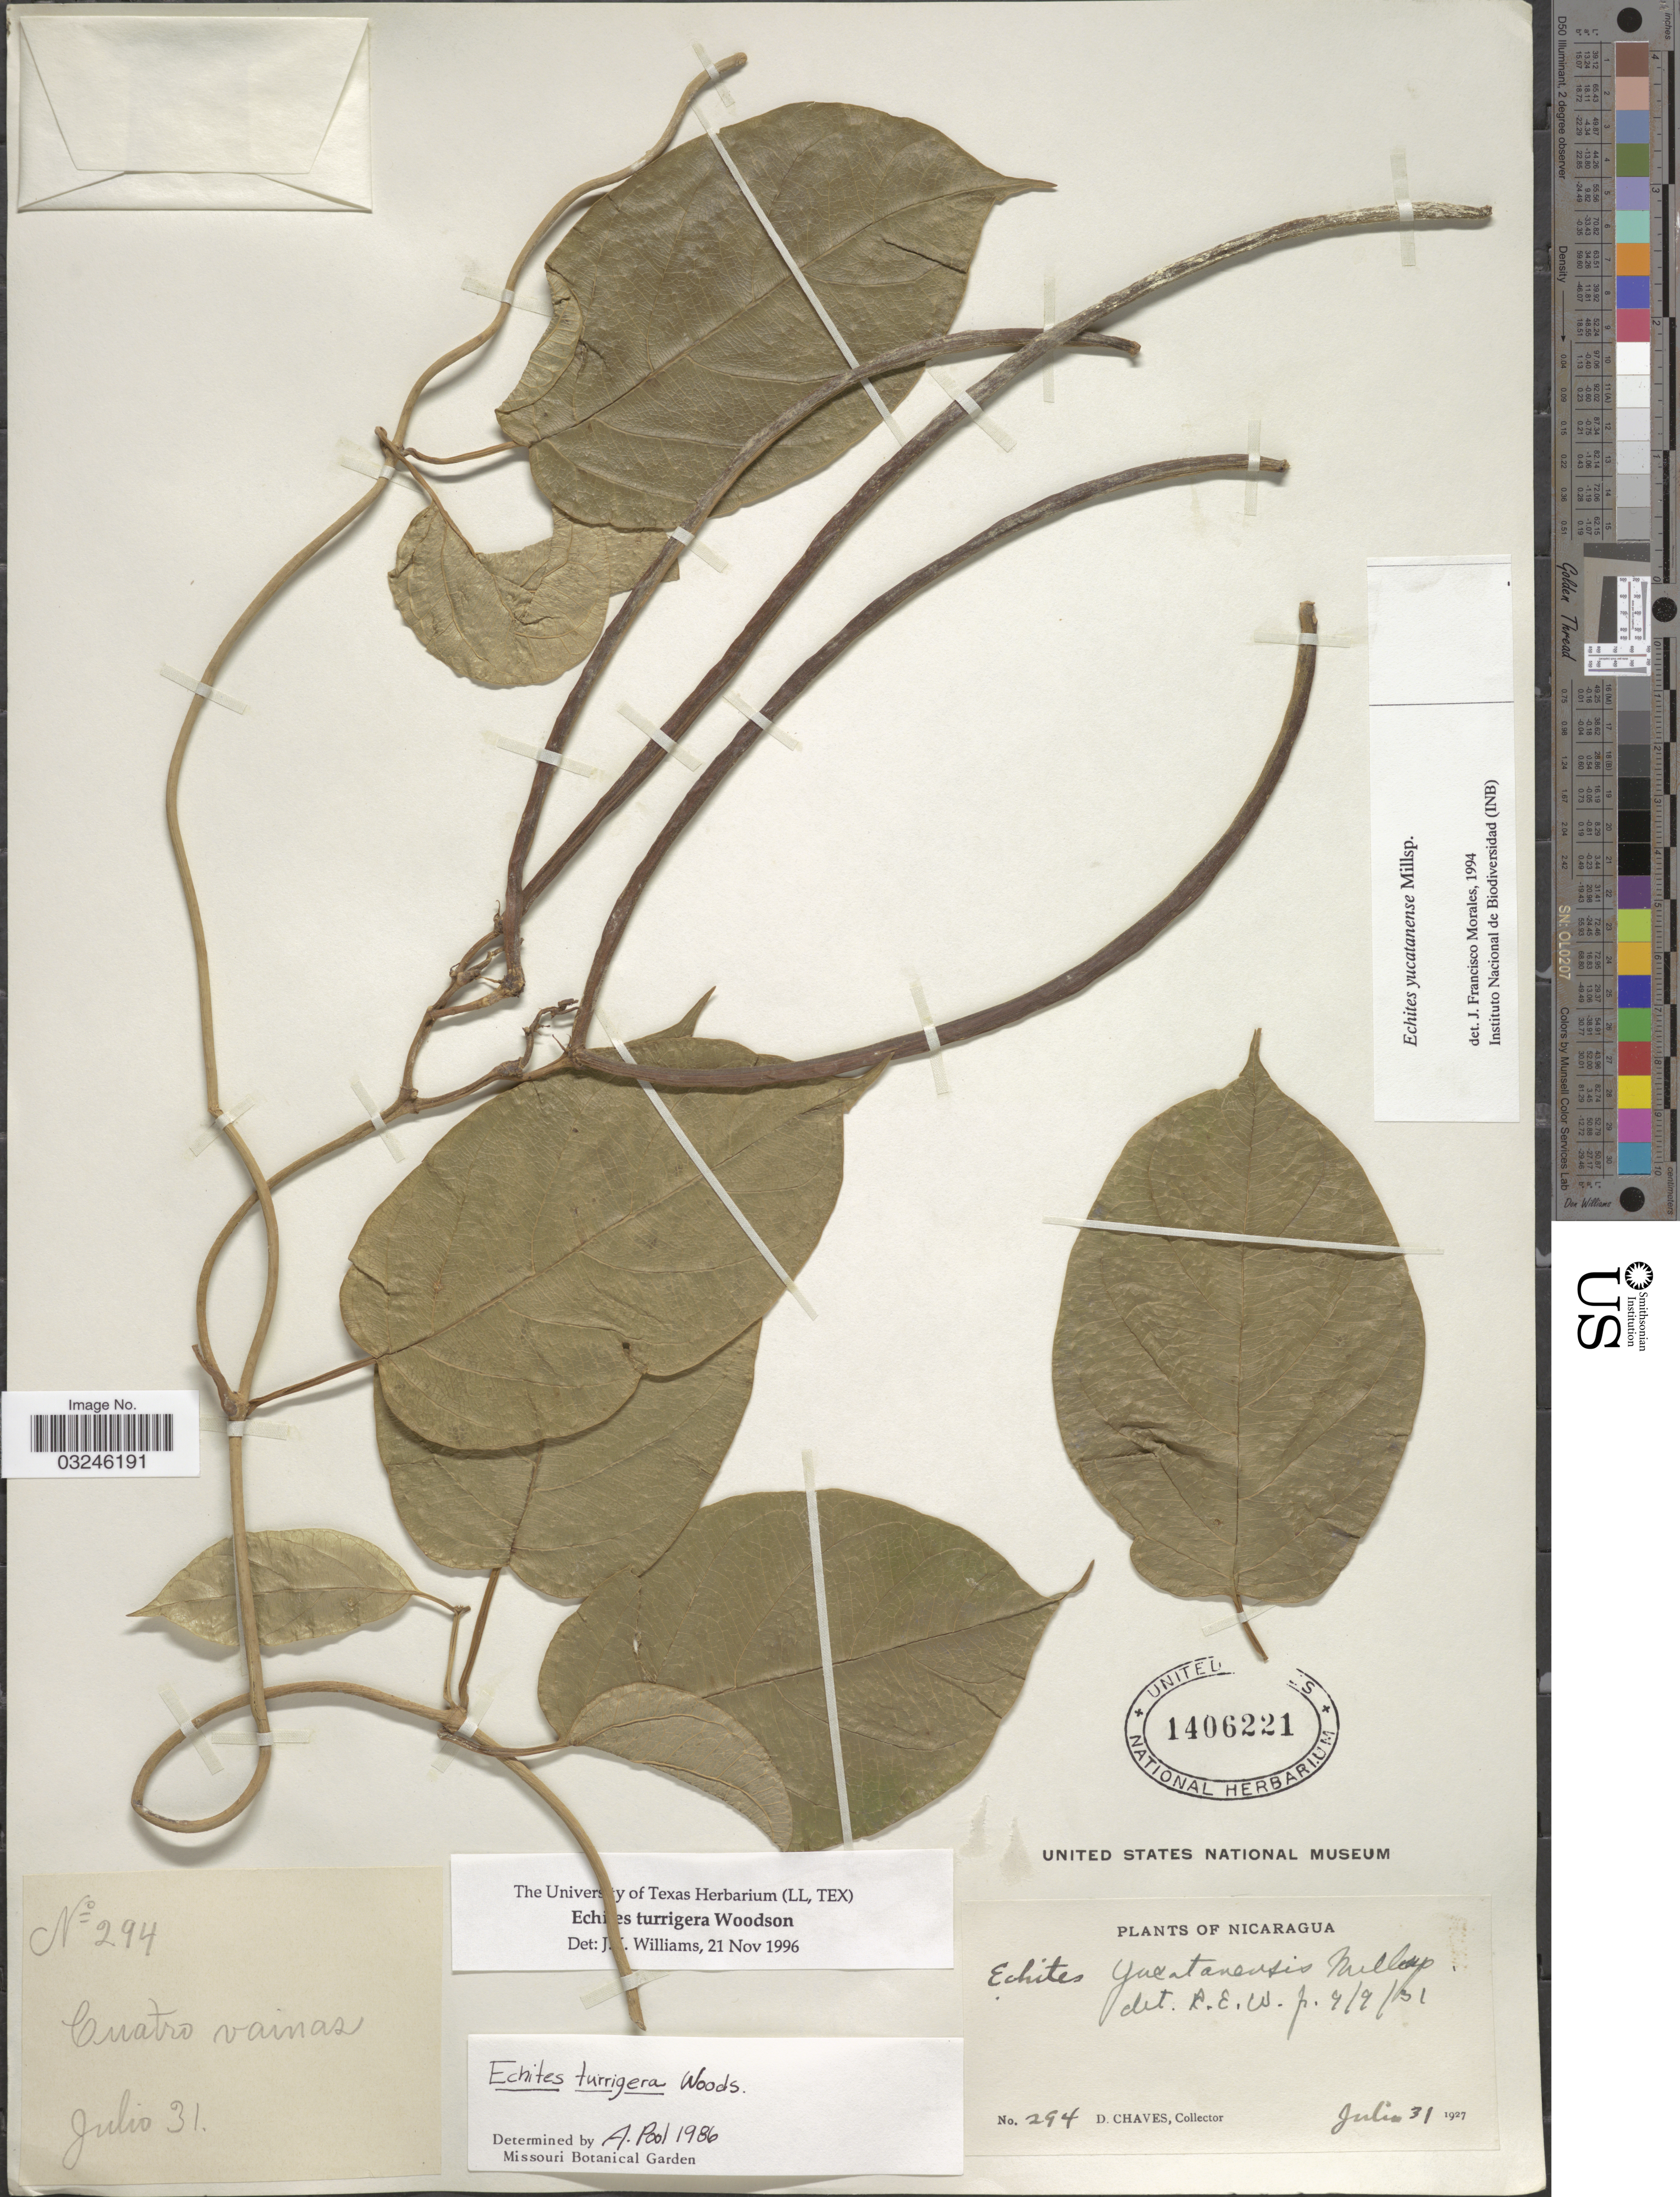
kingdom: Plantae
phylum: Tracheophyta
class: Magnoliopsida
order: Gentianales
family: Apocynaceae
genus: Echites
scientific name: Echites turrigera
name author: Woodson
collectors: D. Chaves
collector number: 294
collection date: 1927-07-31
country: Nicaragua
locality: Cuatro vainas.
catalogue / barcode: US 1406221